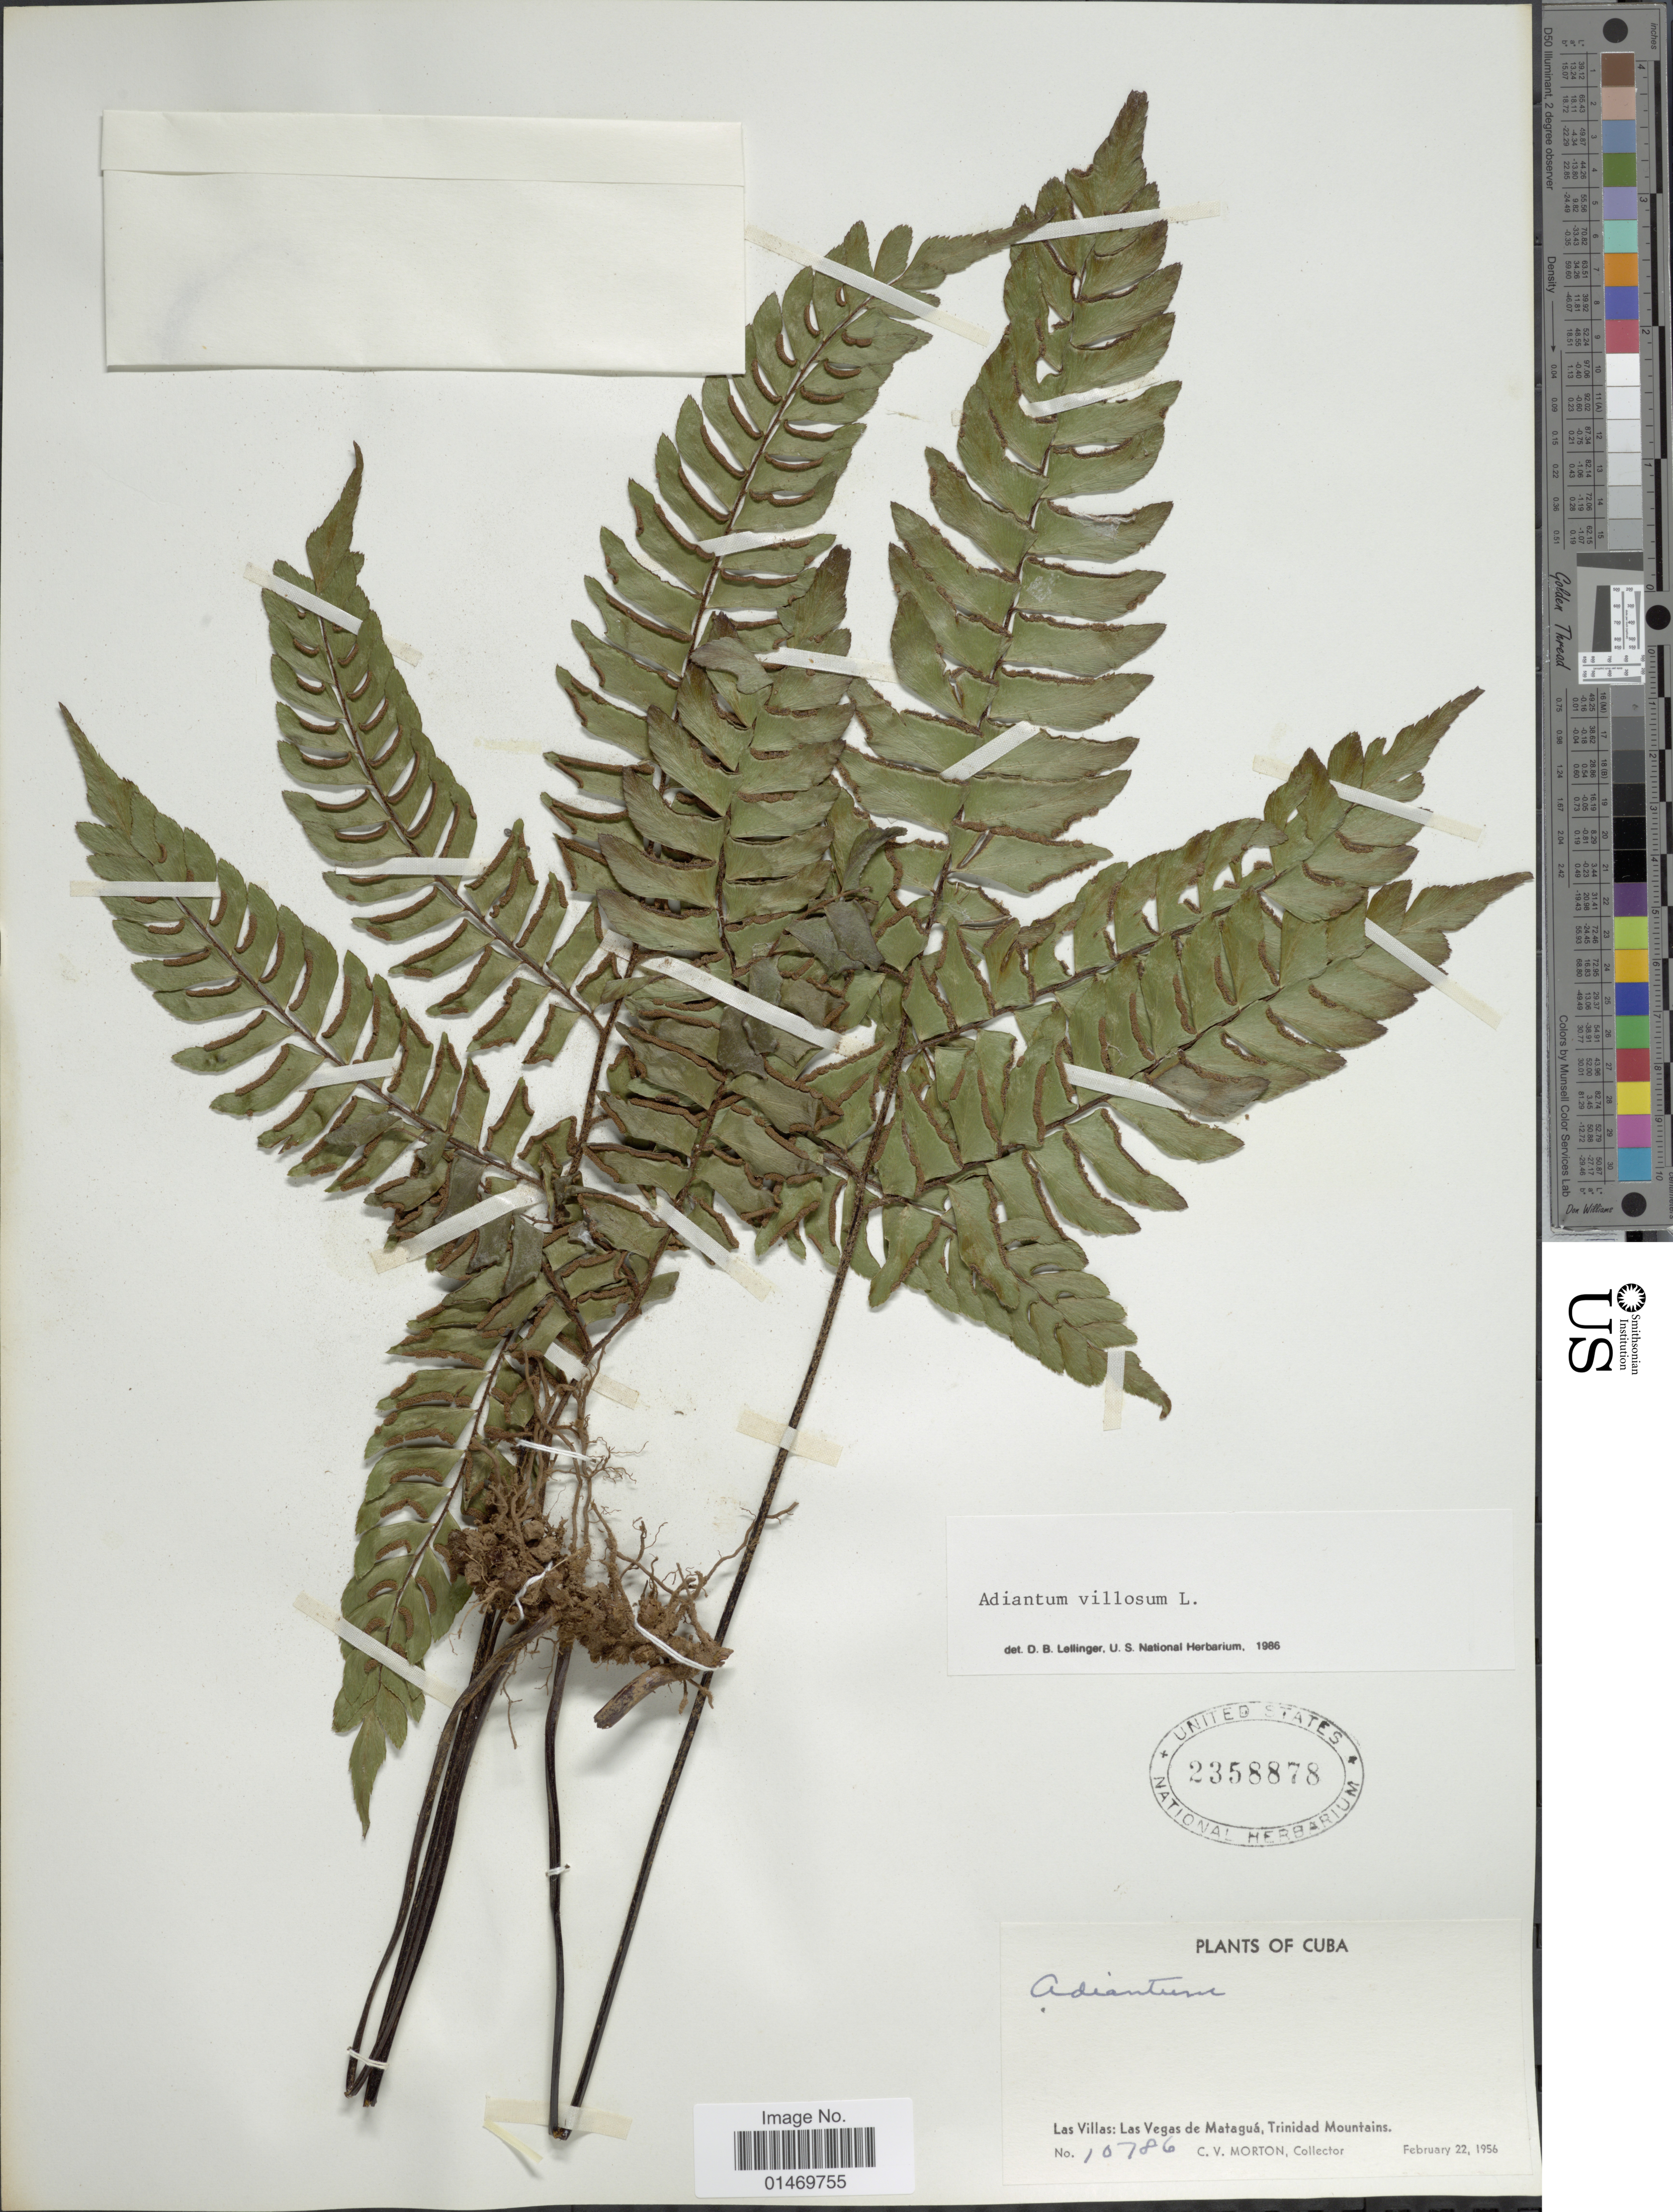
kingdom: Plantae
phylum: Tracheophyta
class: Polypodiopsida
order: Polypodiales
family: Pteridaceae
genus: Adiantum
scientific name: Adiantum villosum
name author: L.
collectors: C. V. Morton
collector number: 10786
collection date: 1956-02-22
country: Cuba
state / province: Las Villas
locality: Cuba, Las Villas de Matagua, Trinidad Mountains.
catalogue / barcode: US 2358878